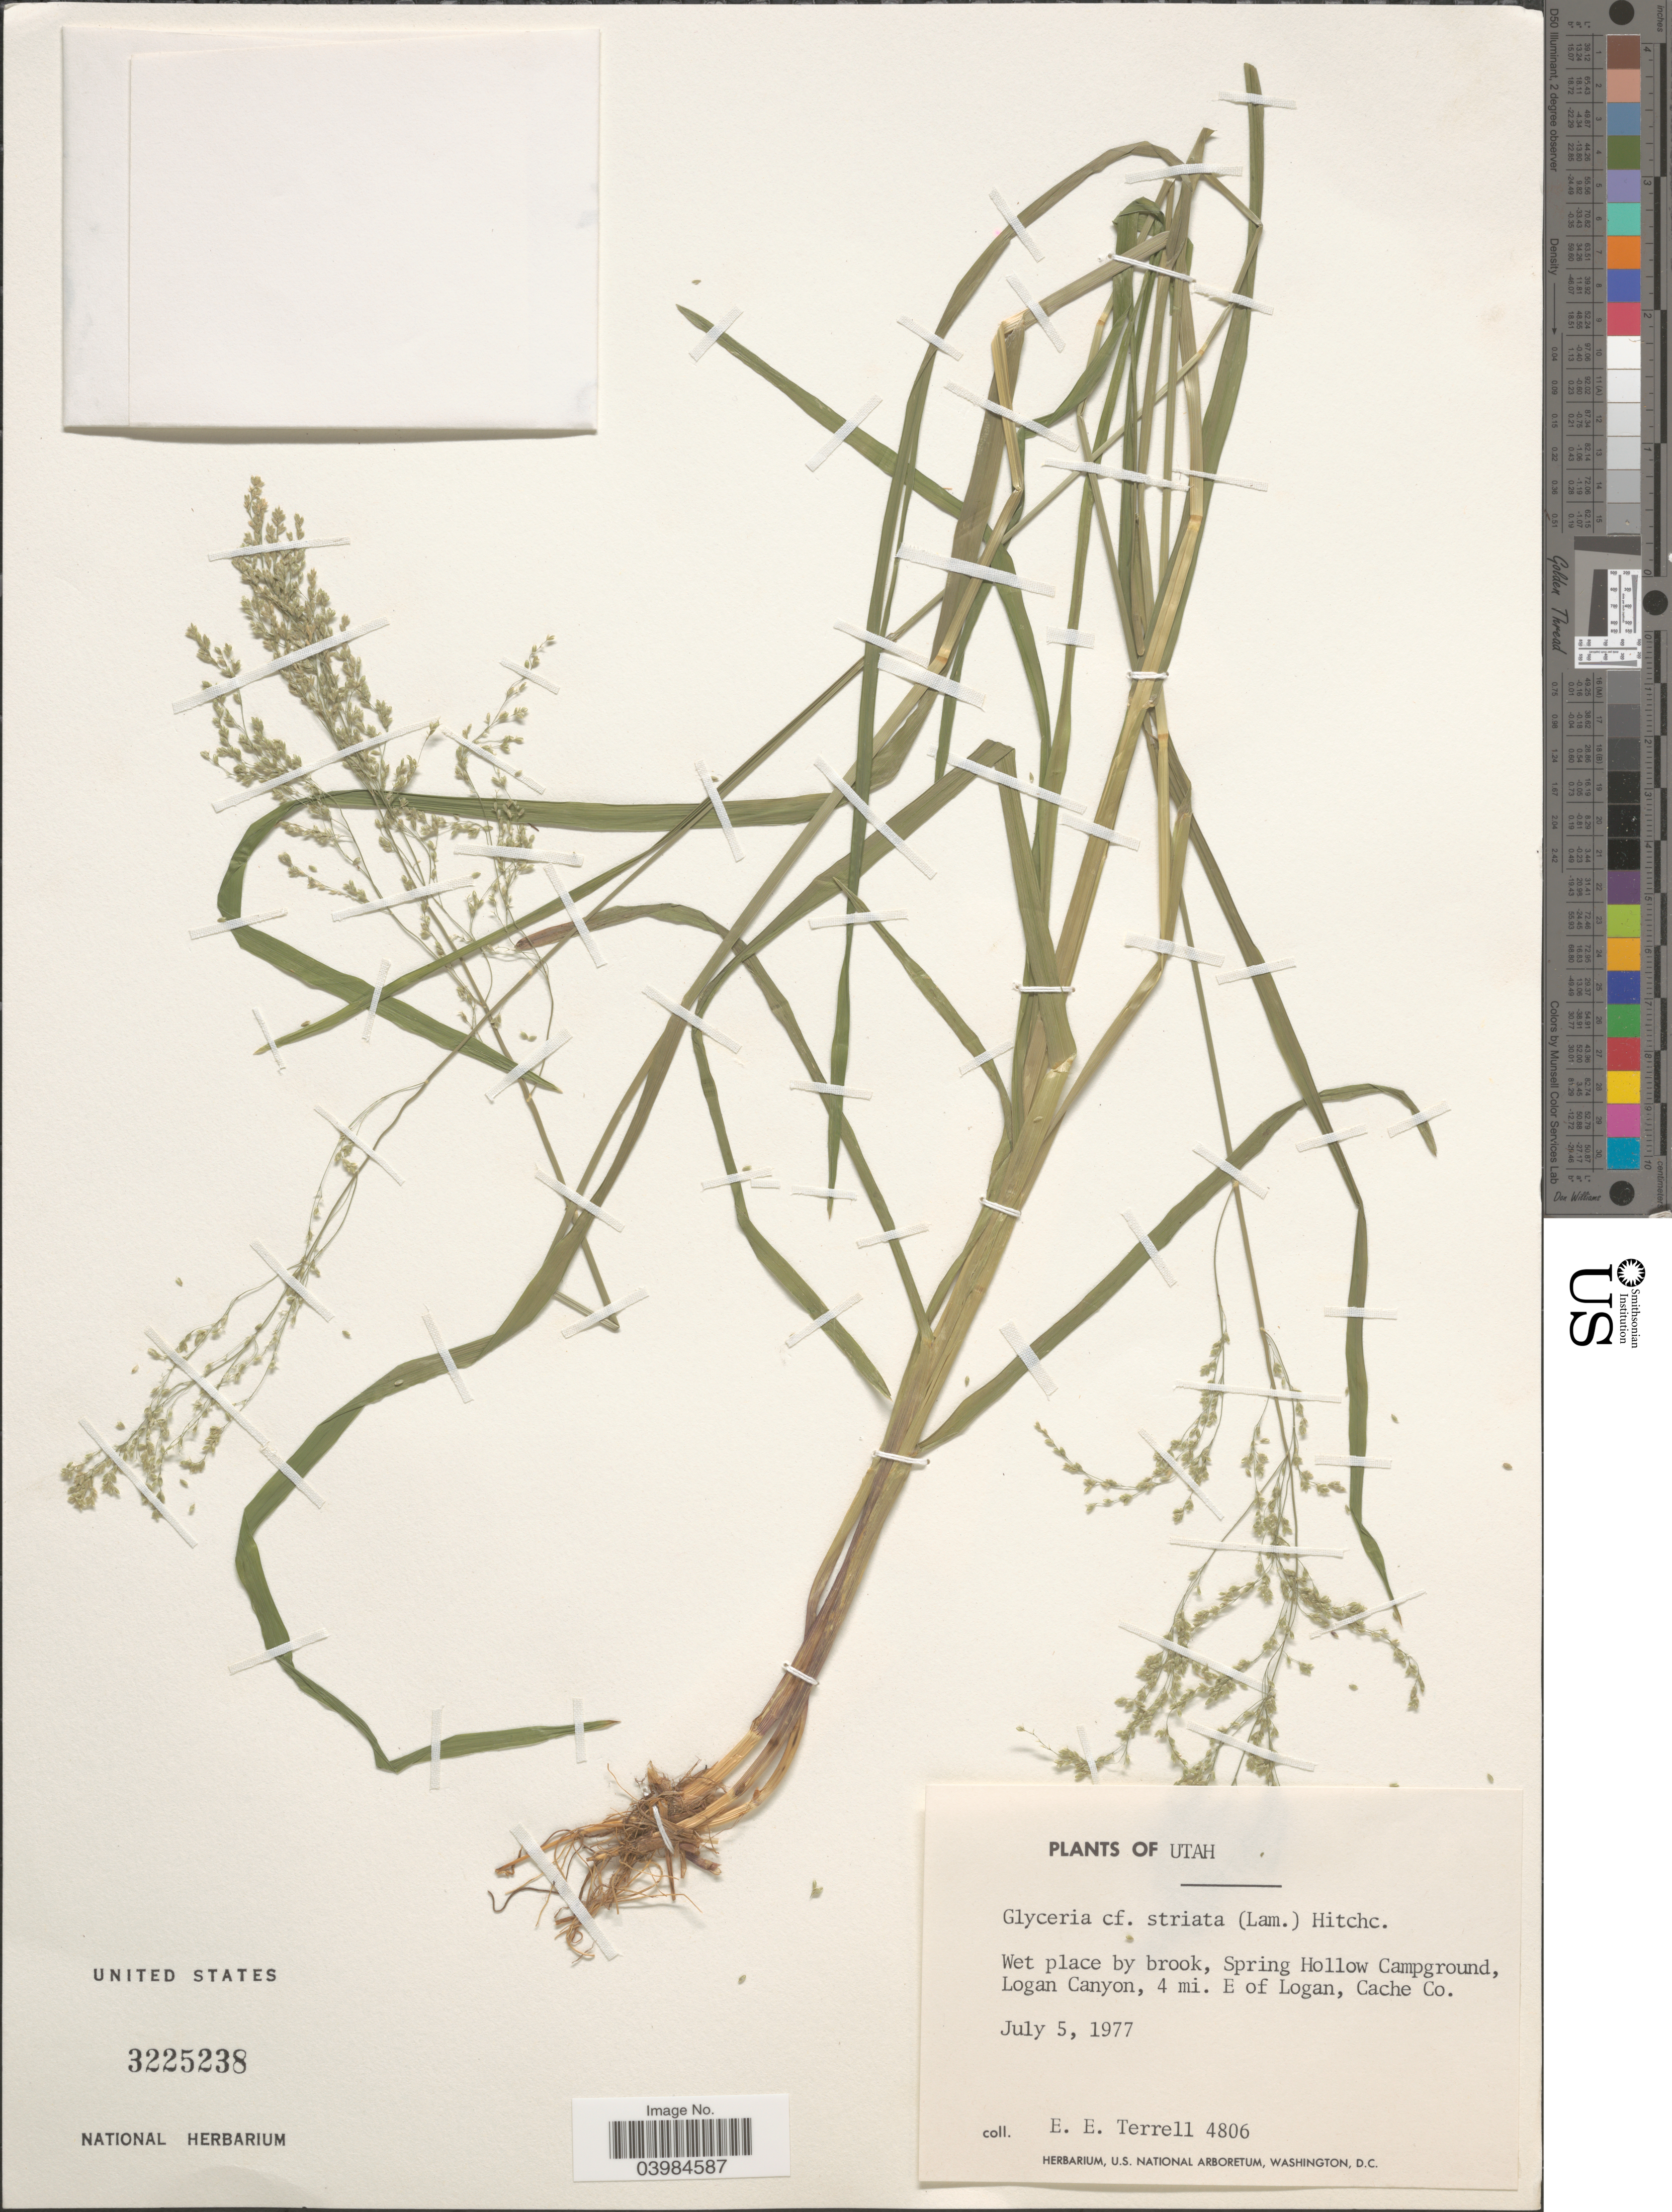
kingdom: Plantae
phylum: Tracheophyta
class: Liliopsida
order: Poales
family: Poaceae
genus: Glyceria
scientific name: Glyceria striata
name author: (Lam.) Hitchc.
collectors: E. E. Terrell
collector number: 4806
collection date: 1977-07-05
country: United States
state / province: Utah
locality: Wet place by brook, Spring Hollow Campground, Logan Canyon, 4 mi. E of Logan, Cache Co.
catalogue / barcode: US 3225238